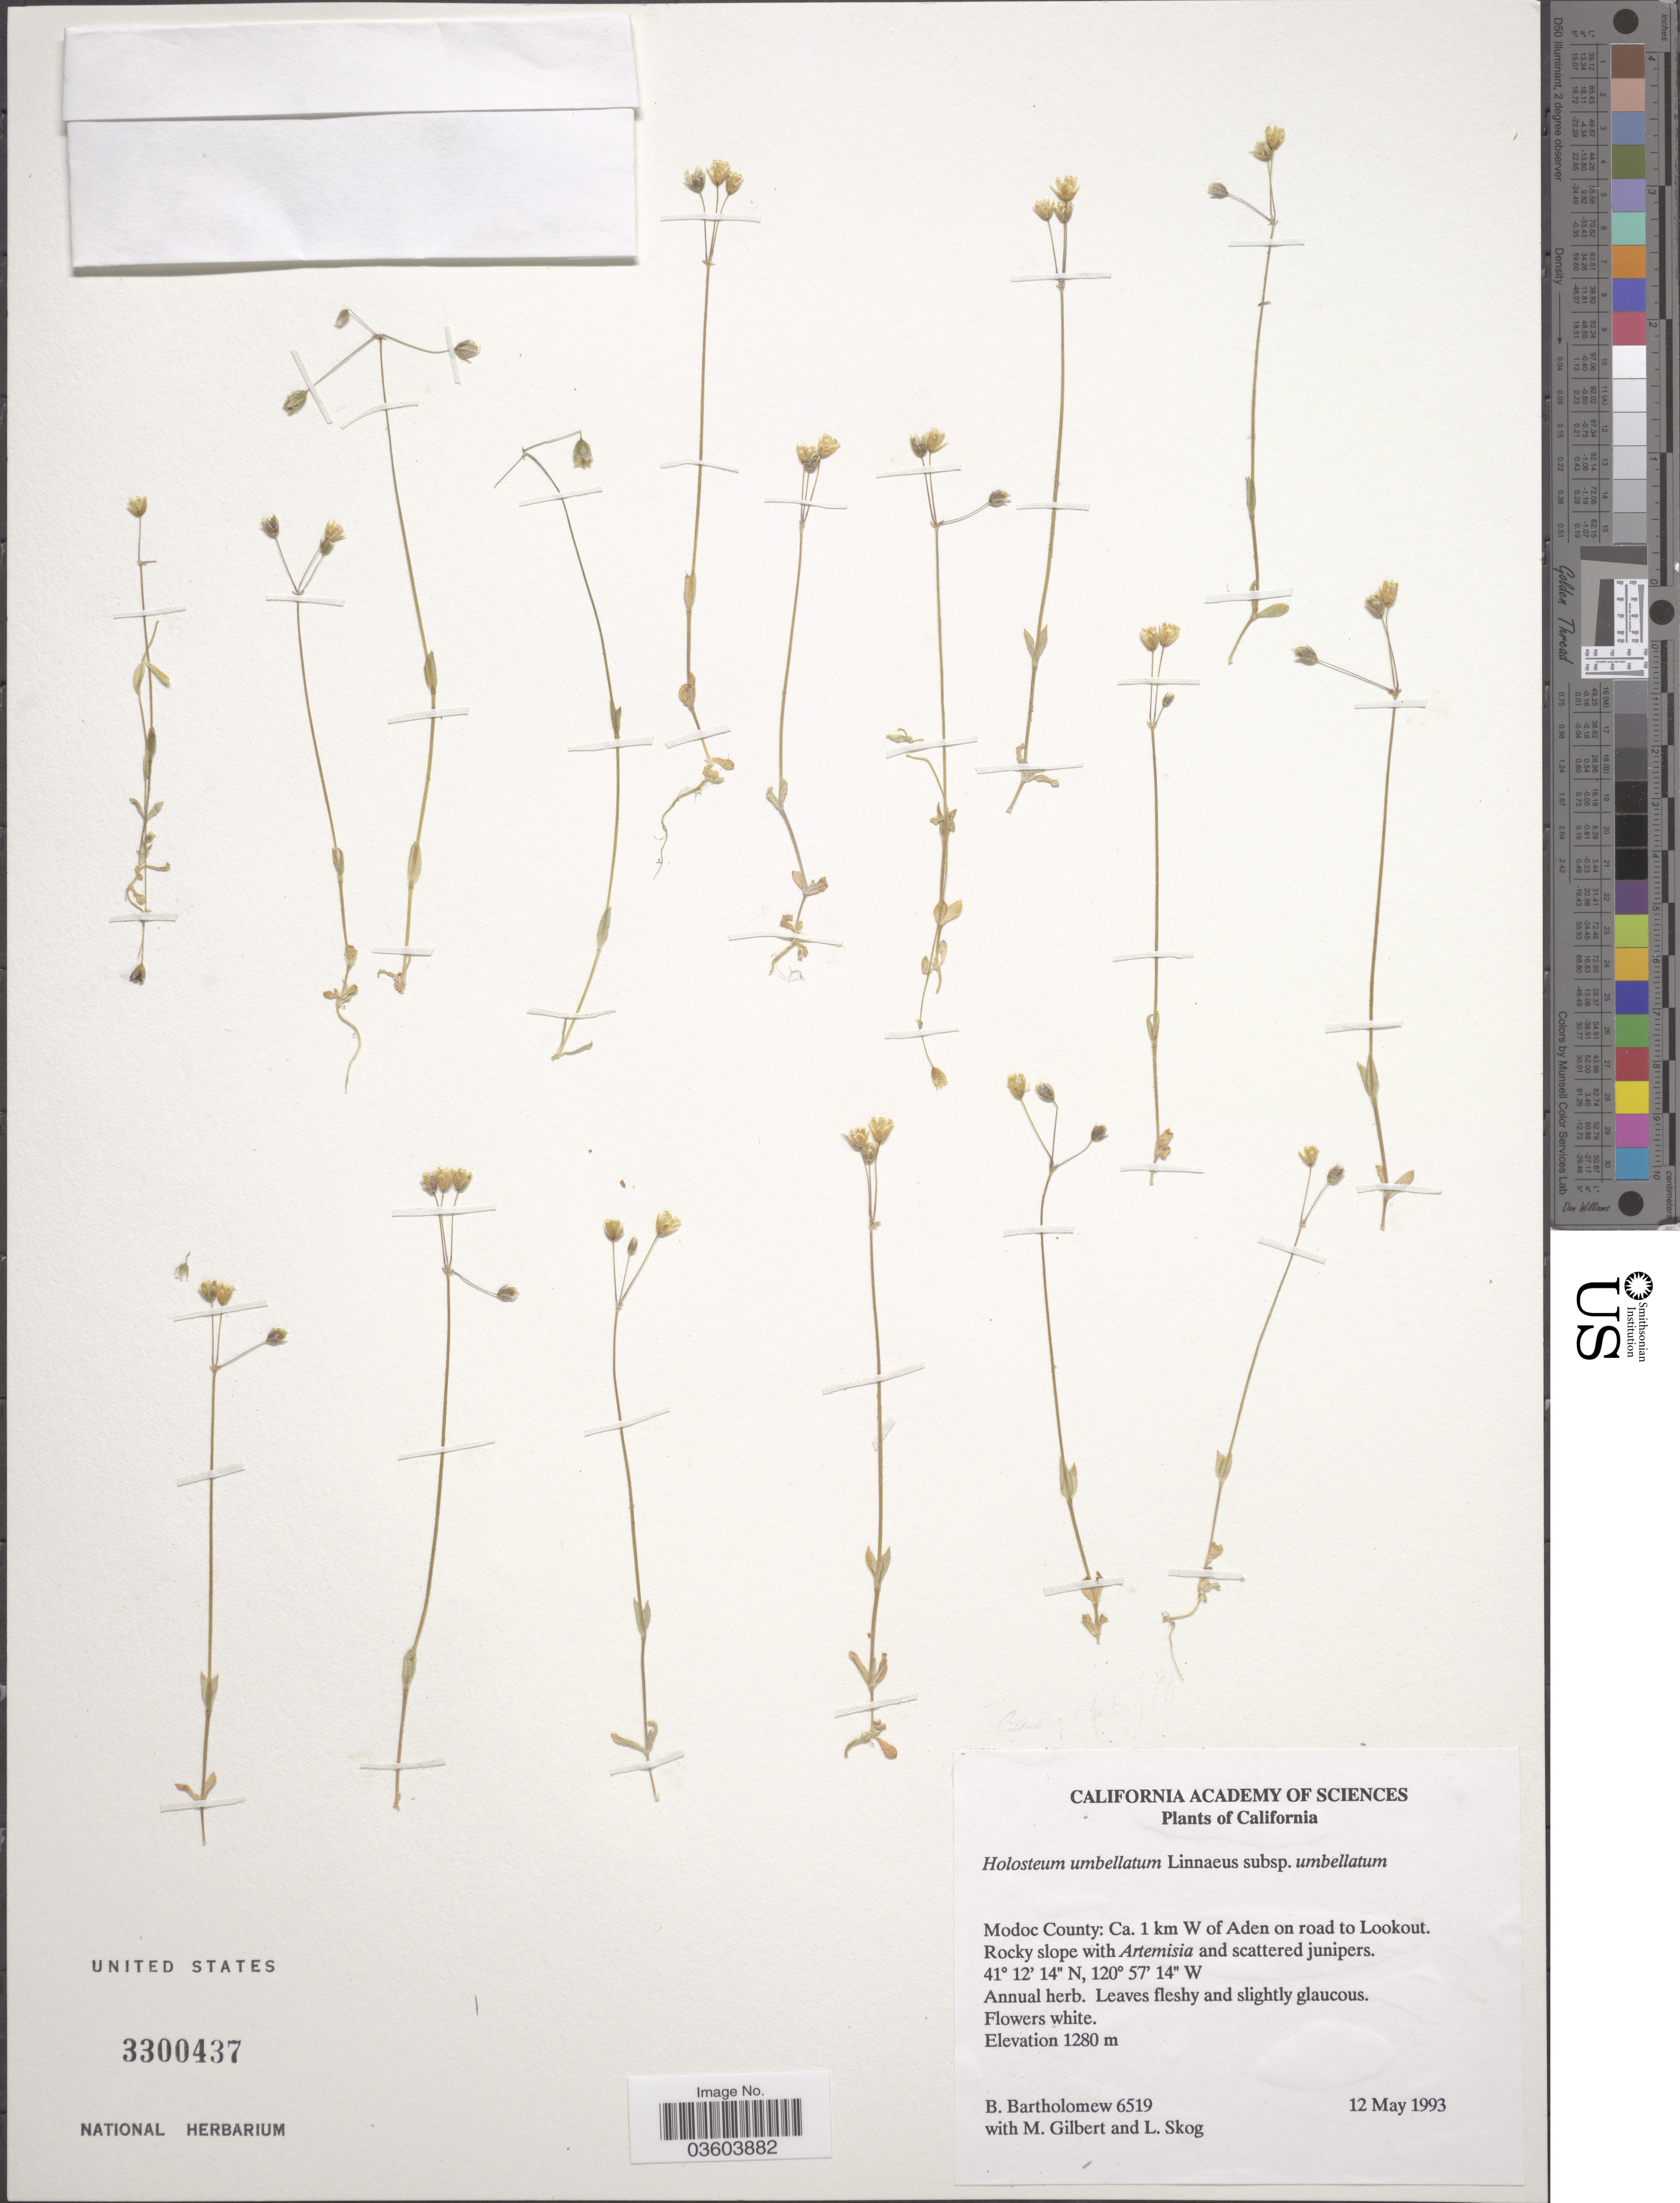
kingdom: Plantae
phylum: Tracheophyta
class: Magnoliopsida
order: Caryophyllales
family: Caryophyllaceae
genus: Holosteum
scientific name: Holosteum umbellatum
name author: L.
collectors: B. Bartholomew, M. Gilbert & L. E. Skog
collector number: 6519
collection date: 1993-05-12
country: United States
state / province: California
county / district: Modoc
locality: Modoc County: Ca. 1 km W of Aden on road to Lookout.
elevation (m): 1280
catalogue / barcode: US 3300437